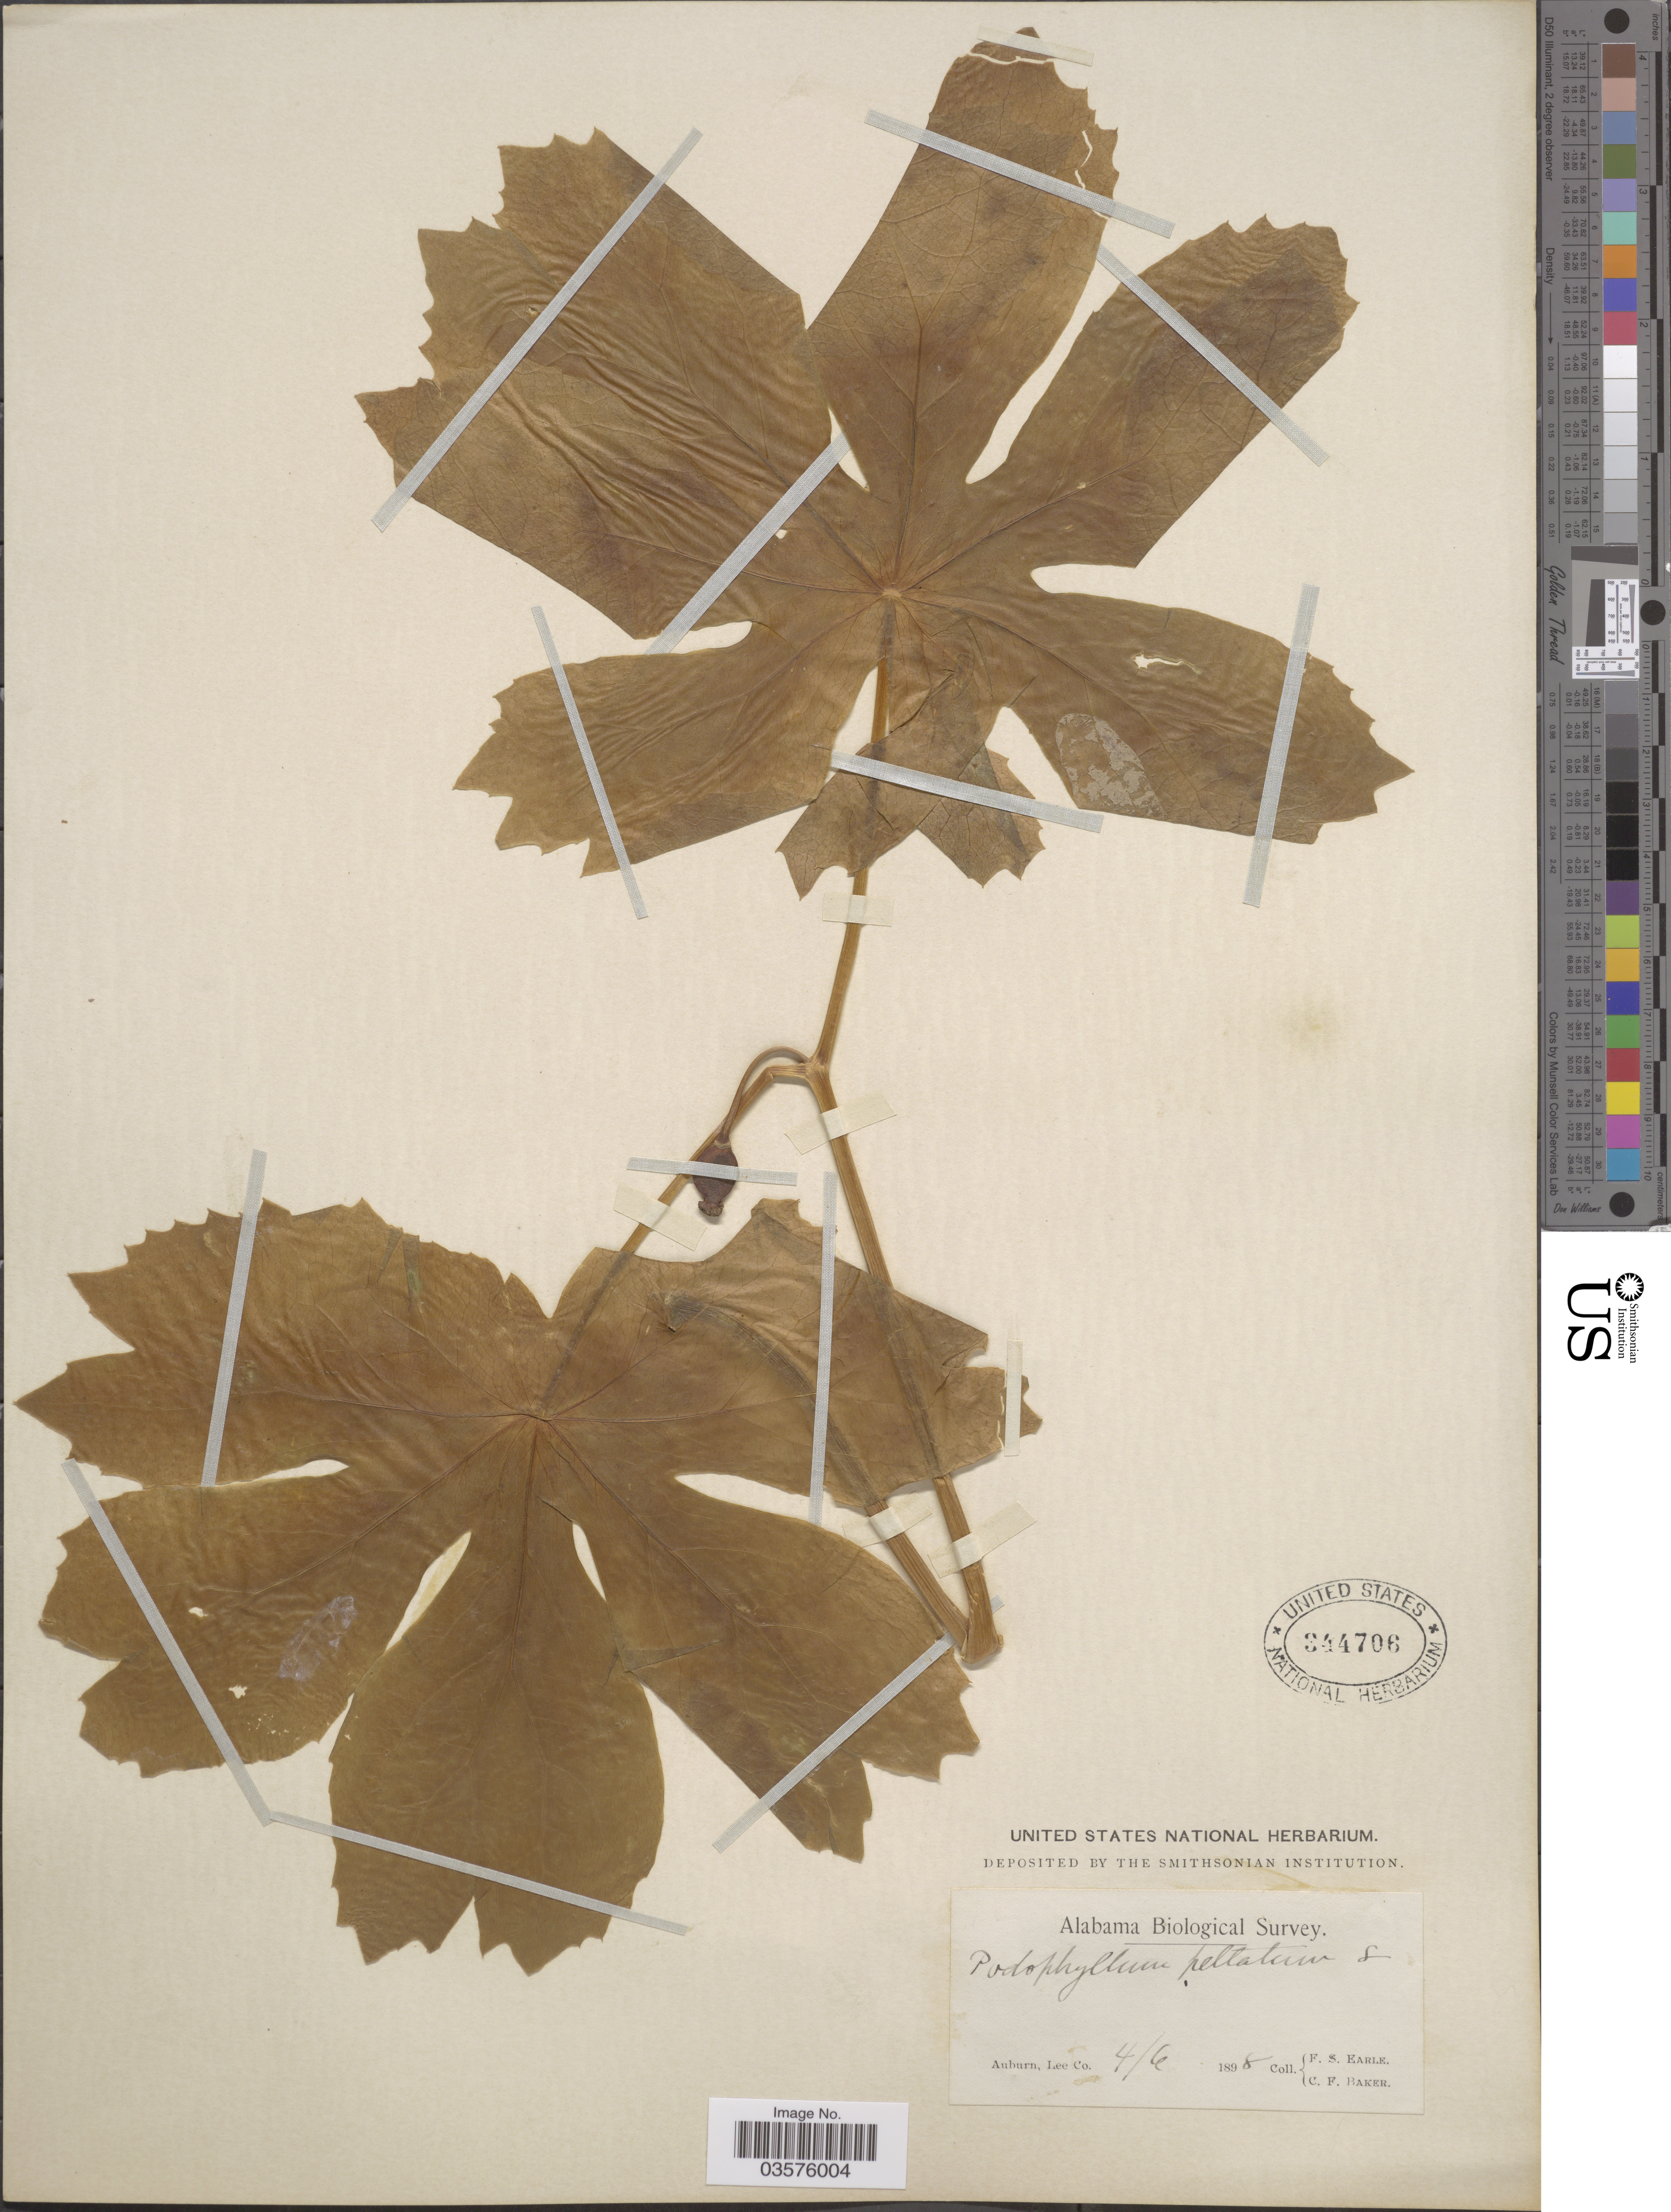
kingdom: Plantae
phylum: Tracheophyta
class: Magnoliopsida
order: Ranunculales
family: Berberidaceae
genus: Podophyllum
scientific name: Podophyllum peltatum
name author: L.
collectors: F. S. Earle & C. F. Baker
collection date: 1898-04-06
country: United States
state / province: Alabama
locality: Auburn, Lee Co.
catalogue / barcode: US 344706